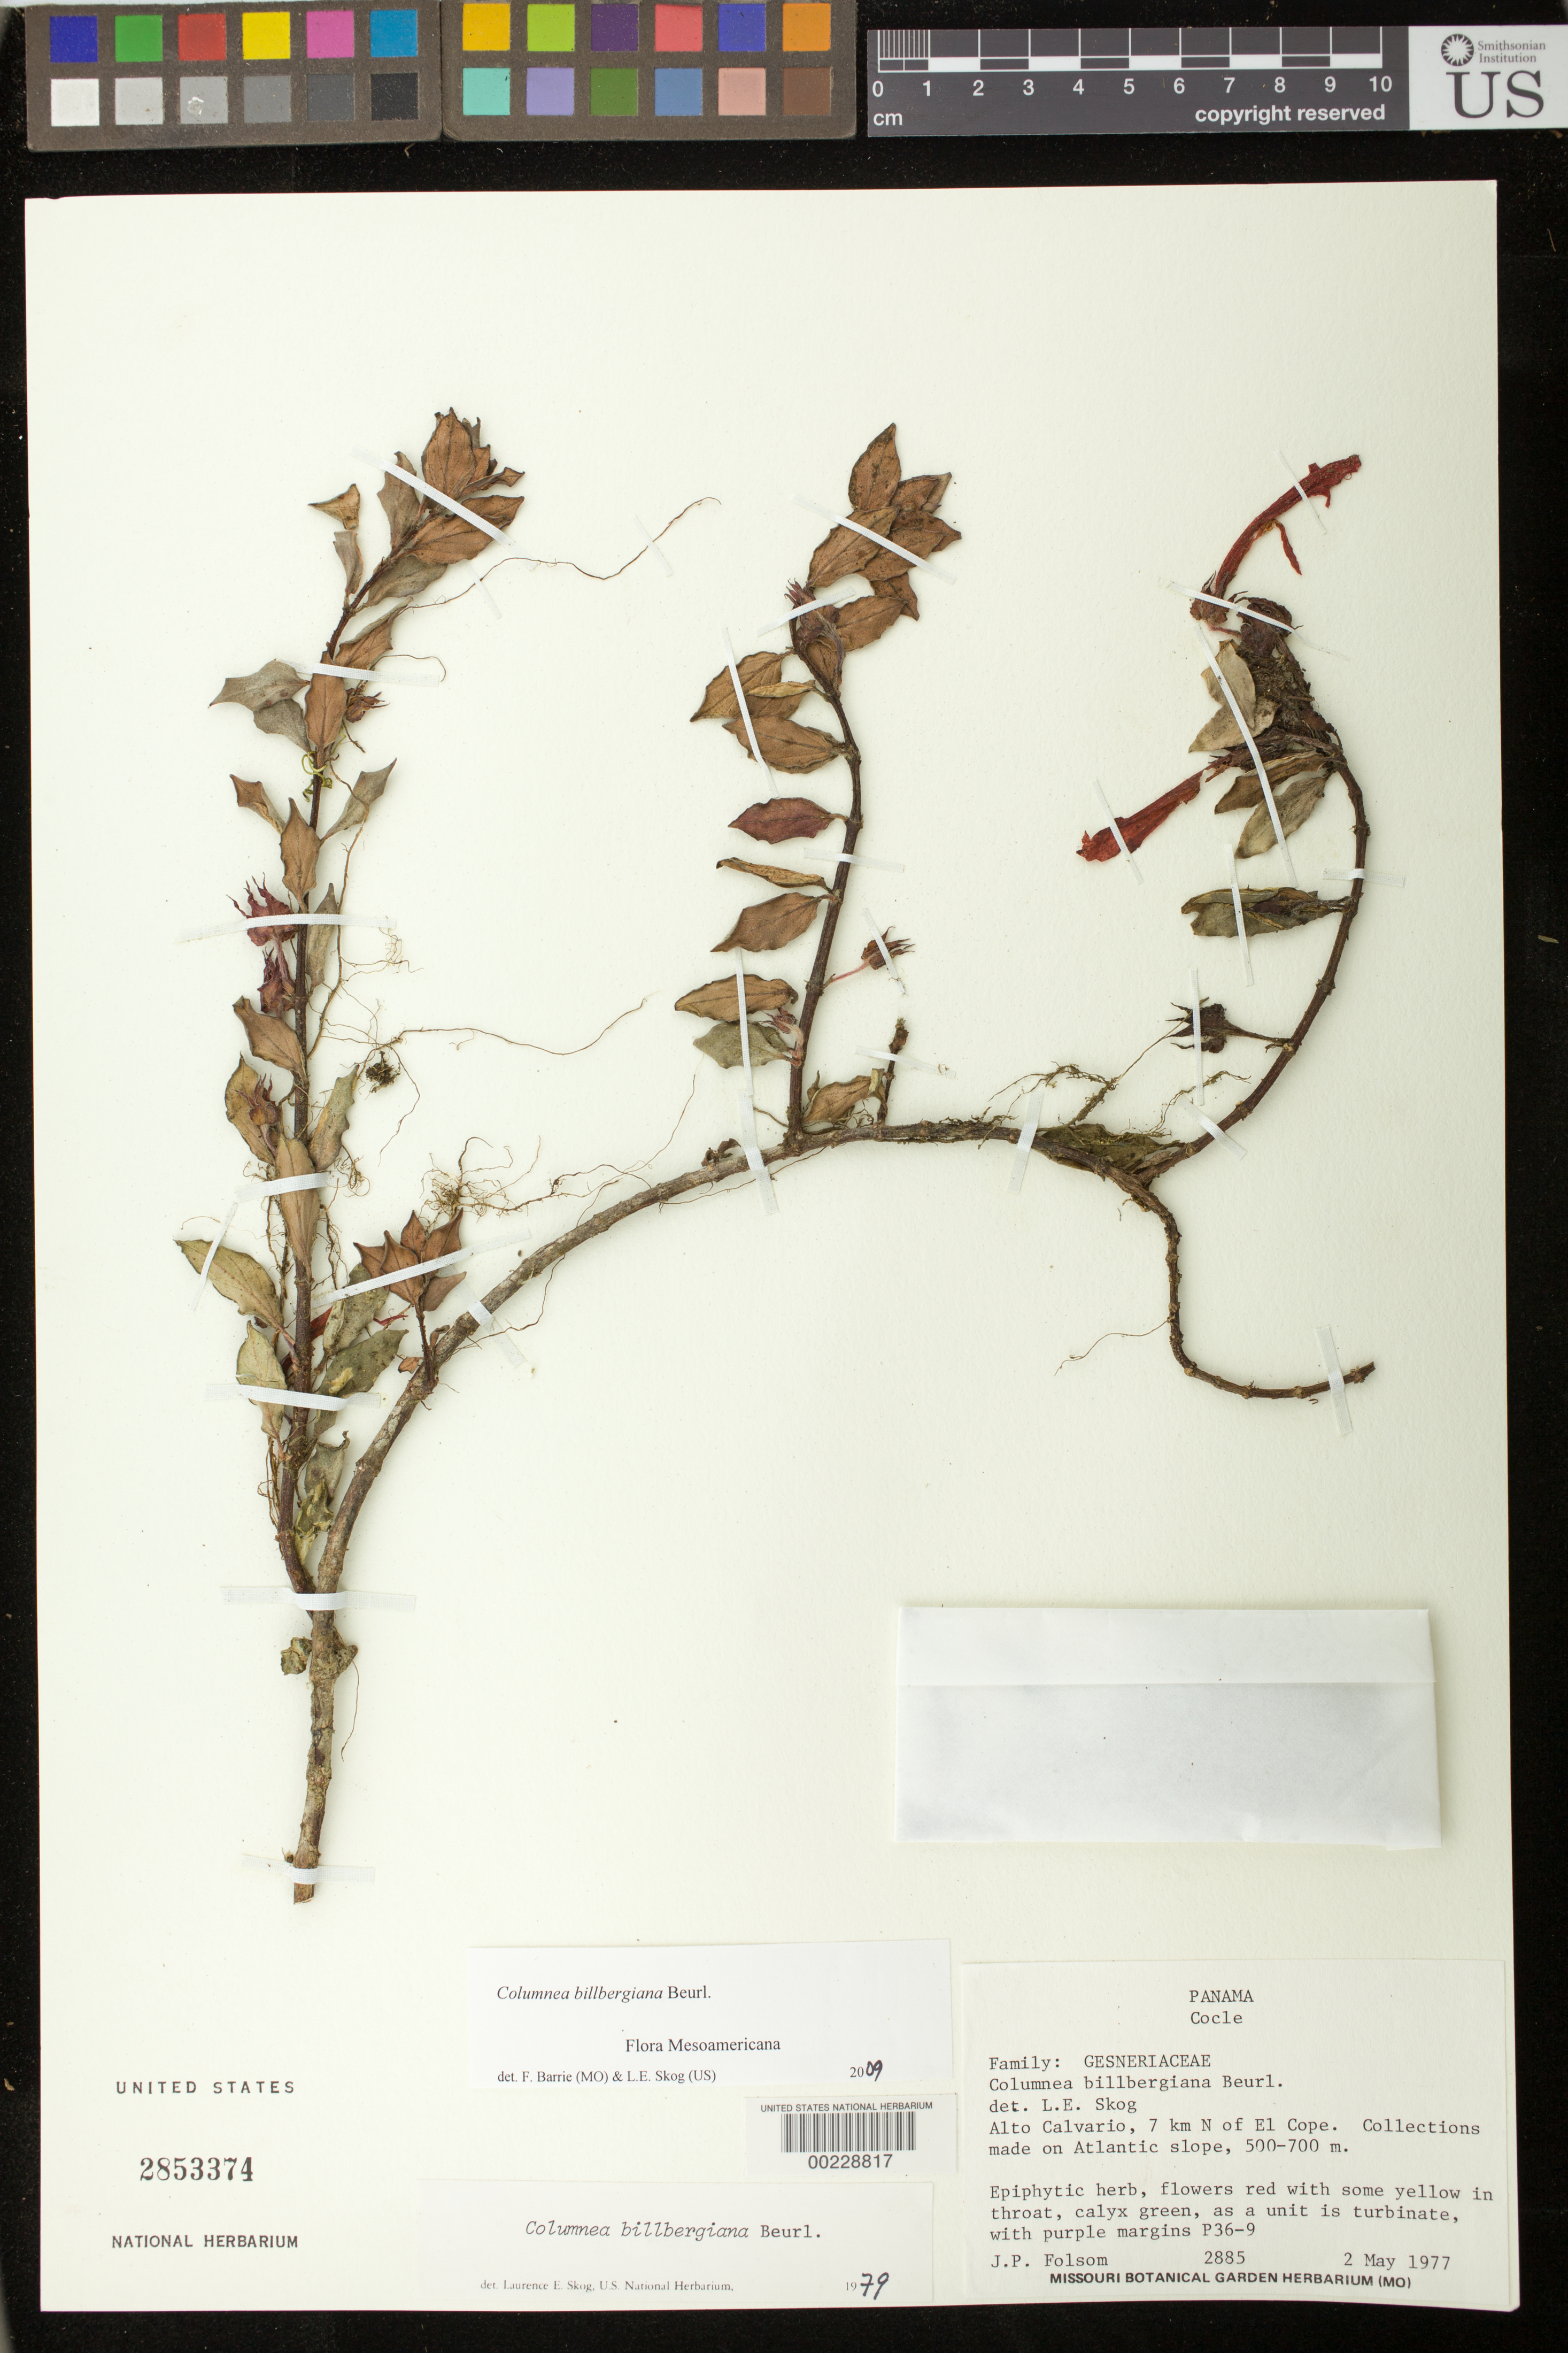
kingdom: Plantae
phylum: Tracheophyta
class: Magnoliopsida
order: Lamiales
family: Gesneriaceae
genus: Columnea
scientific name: Columnea billbergiana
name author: Beurl.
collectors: J. P. Folsom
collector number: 2885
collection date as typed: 02 May 1977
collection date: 1977-05-02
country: Panama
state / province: Coclé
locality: Alto Calvario, 7 km N of El Cope, collections made on Atlantic slope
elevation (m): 500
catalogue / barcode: US 2853374